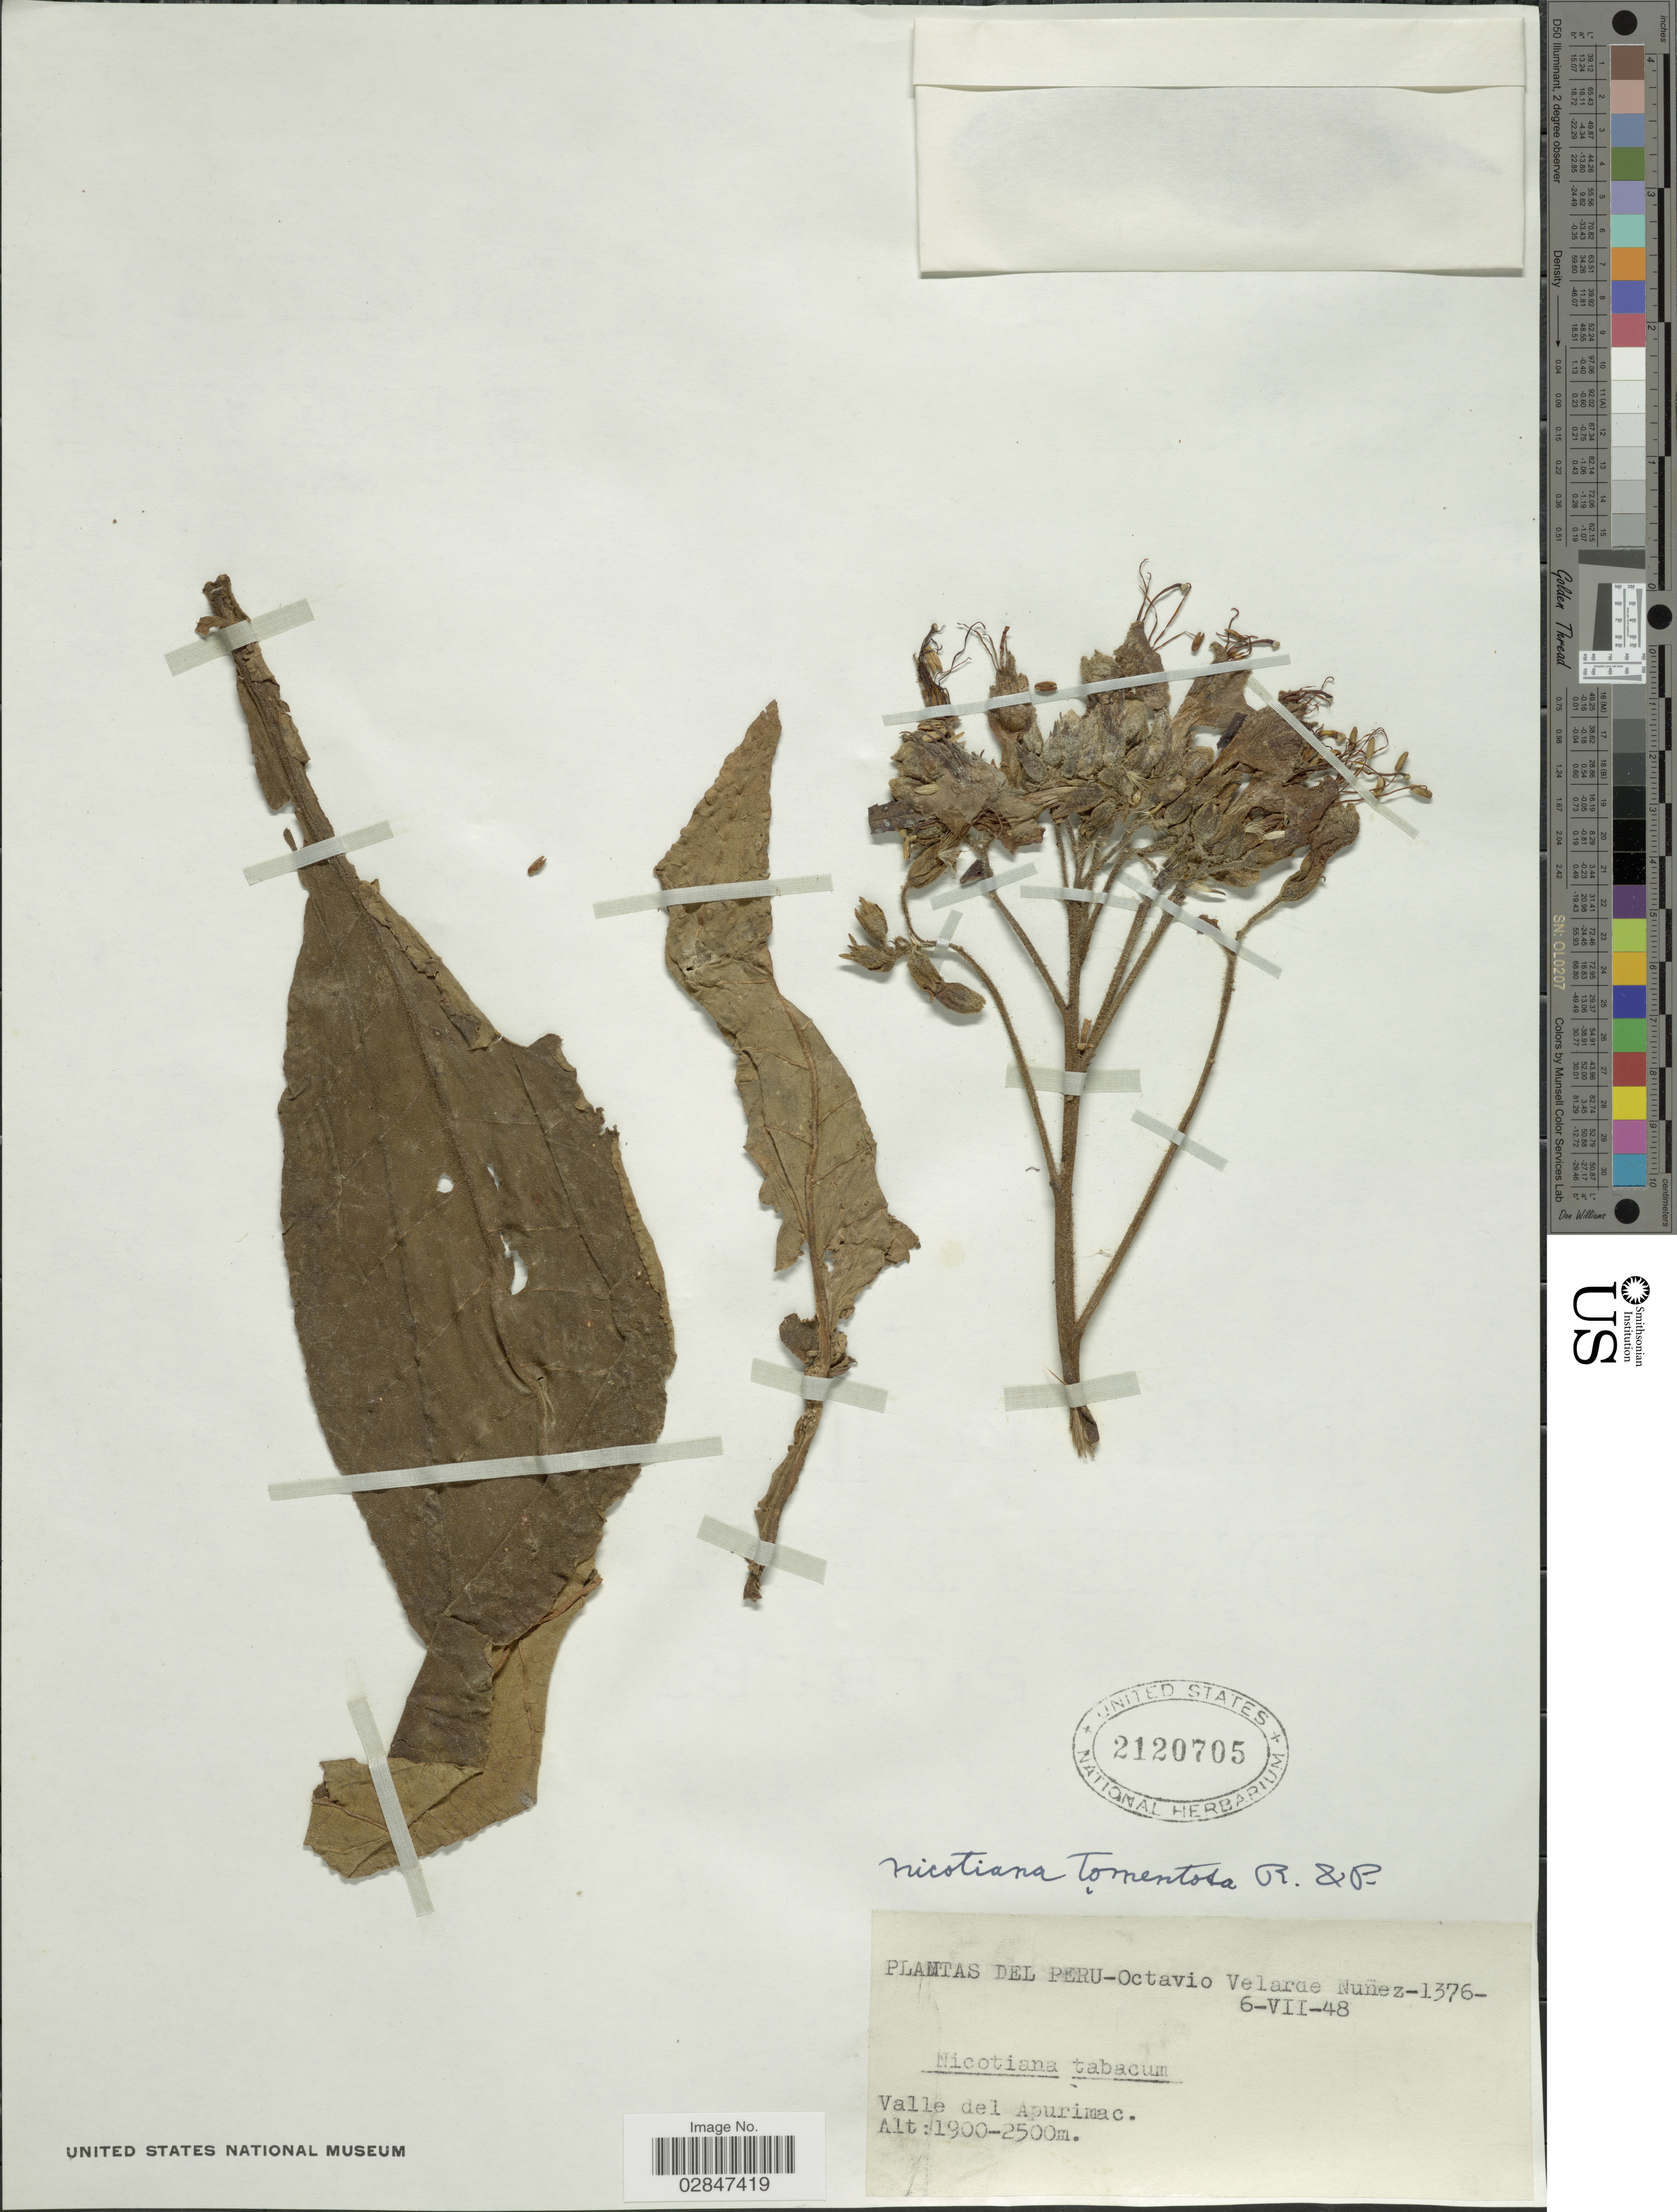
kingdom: Plantae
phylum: Tracheophyta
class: Magnoliopsida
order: Solanales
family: Solanaceae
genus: Nicotiana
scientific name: Nicotiana tomentosa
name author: Ruiz & Pav.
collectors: O. Nuñez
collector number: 1376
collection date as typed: Transcribed d/m/y: 6/7/48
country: Peru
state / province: Apurímac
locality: Valle del Apurimac.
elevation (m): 1900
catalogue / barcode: US 2120705